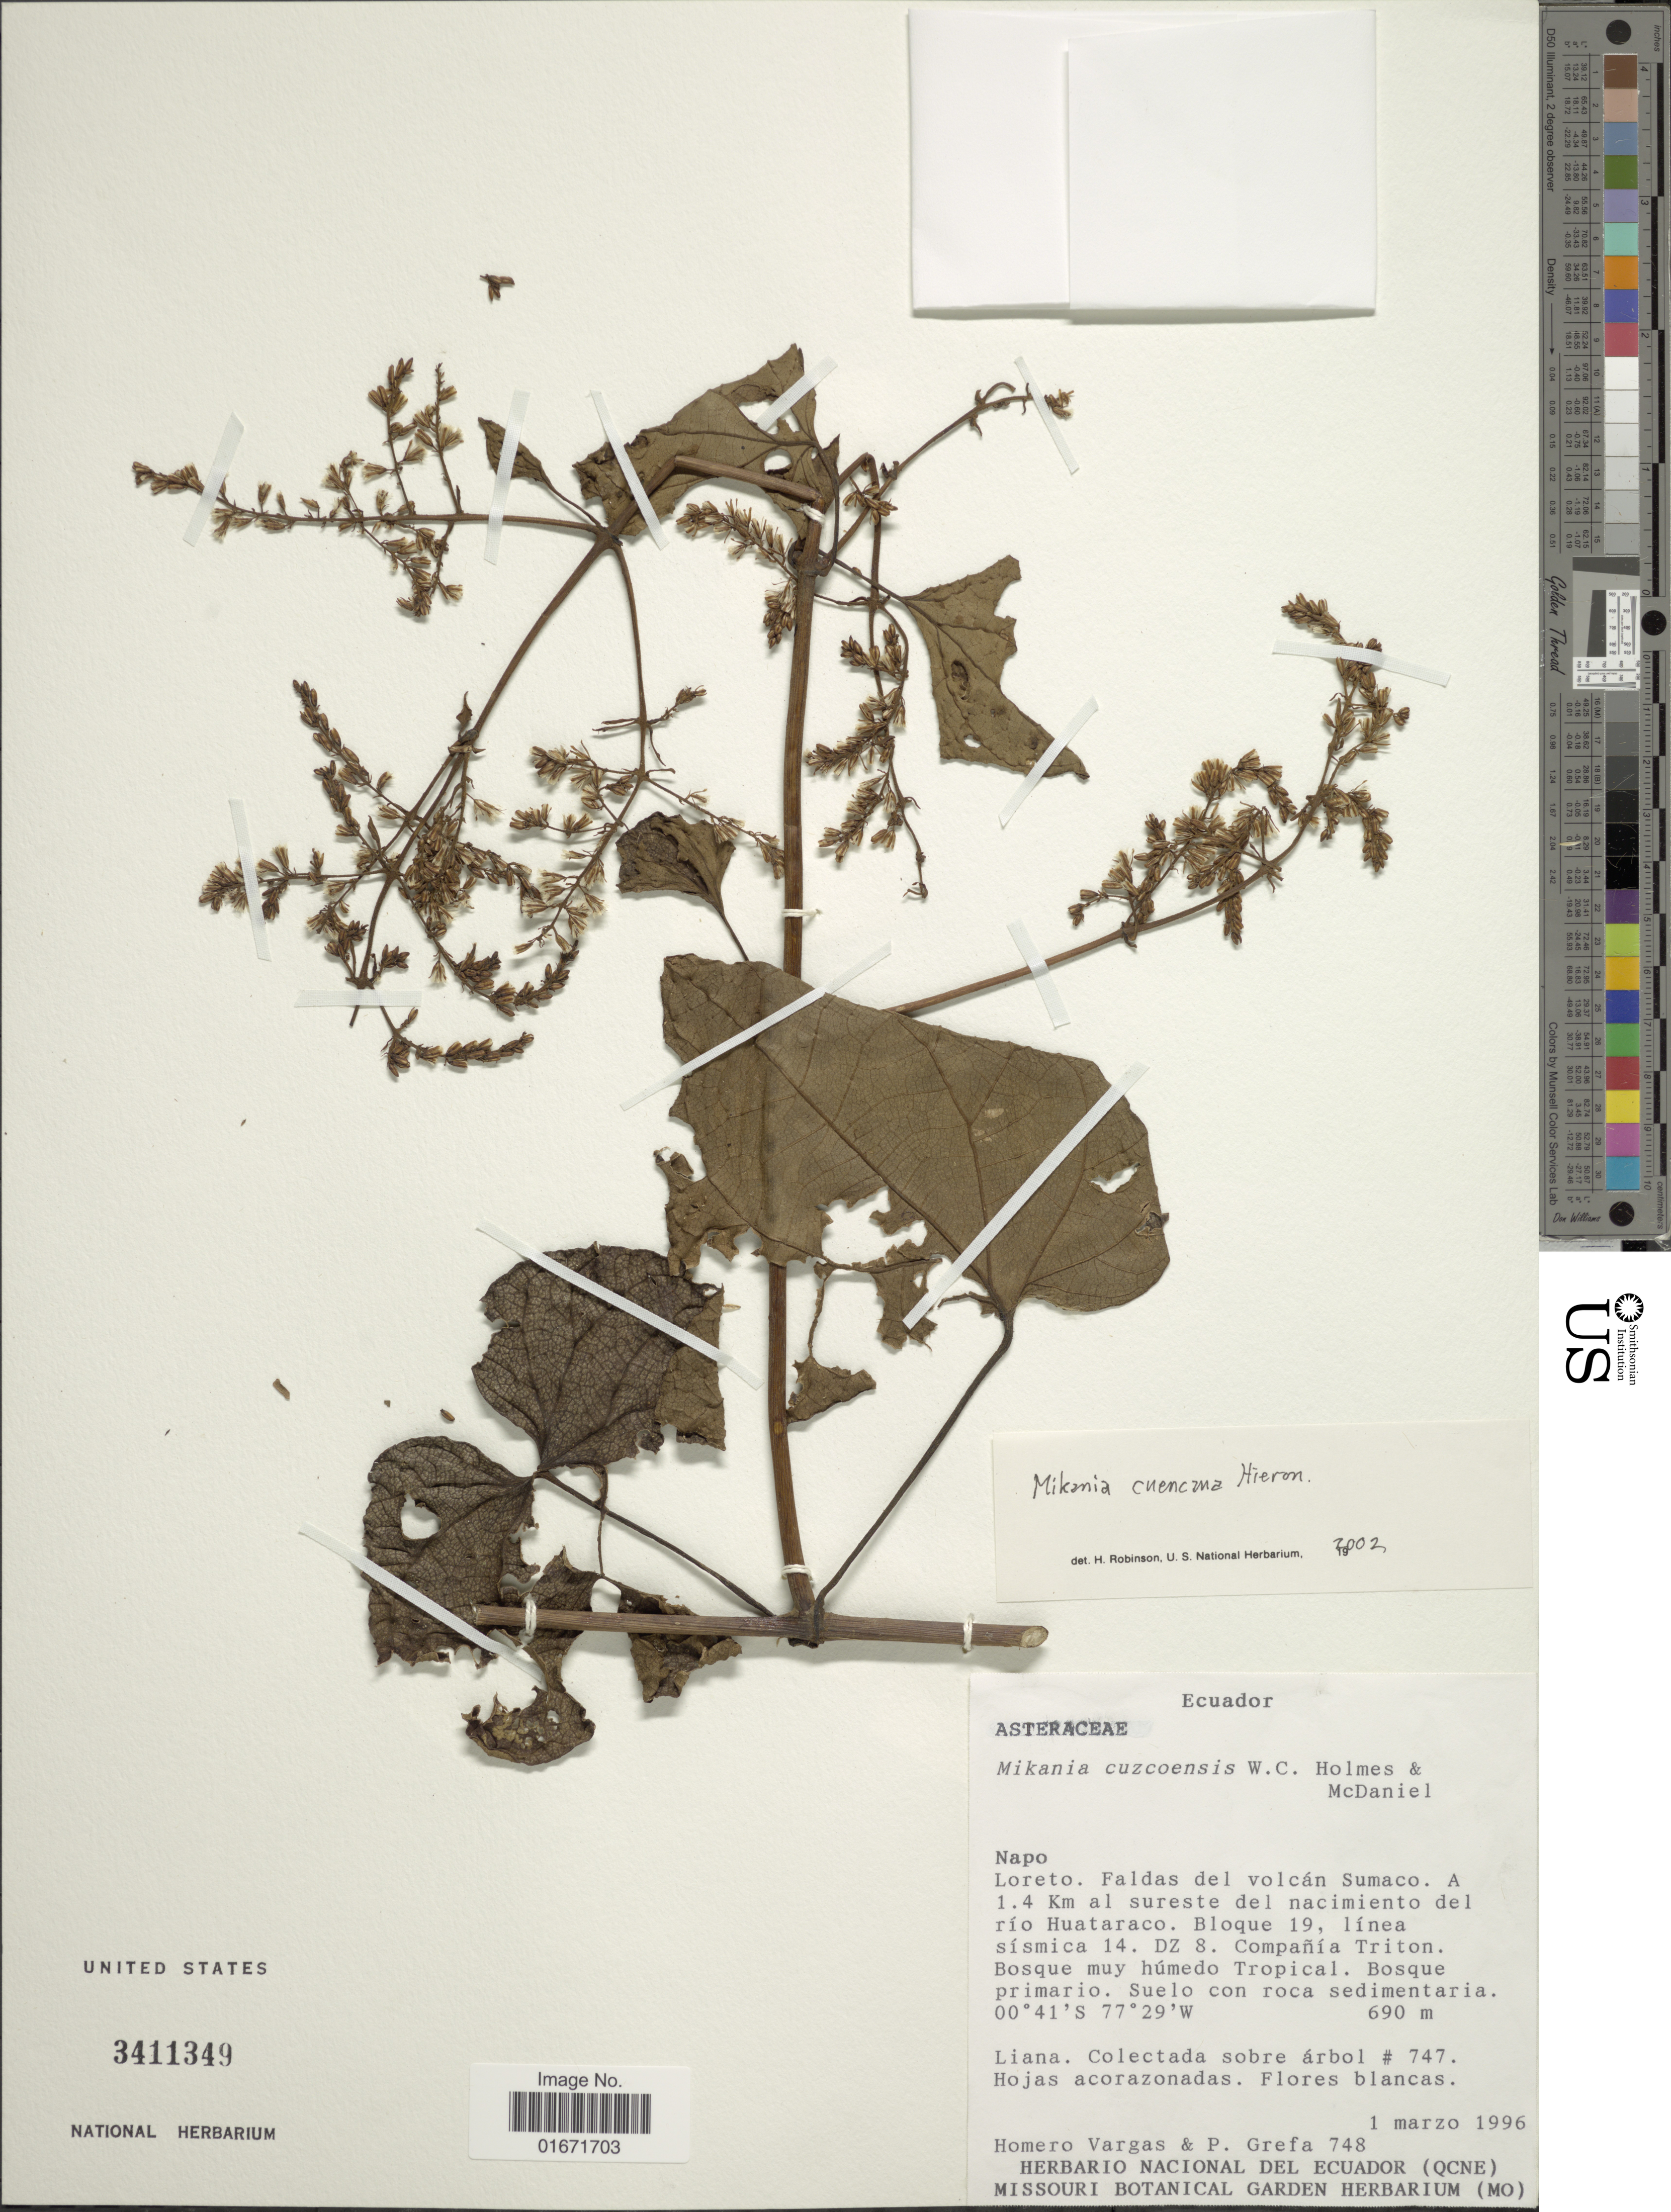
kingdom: Plantae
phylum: Tracheophyta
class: Magnoliopsida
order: Asterales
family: Asteraceae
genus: Mikania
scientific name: Mikania cuencana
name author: Hieron.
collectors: H. Vargas & P. Grefa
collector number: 748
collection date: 1996-03-01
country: Ecuador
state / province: Napo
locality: Napo. Loreto. Faldas del volcán Sumaco. A 1.4 Km al sureste del naciemto del río Huataraco. Bloque 19, línea sísmica 14. DZ 8. Compañía Triton. Bosque muy húmedo Tropical. Bosque primario. Suelo con roca sdimentaria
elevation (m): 690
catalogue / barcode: US 3411349